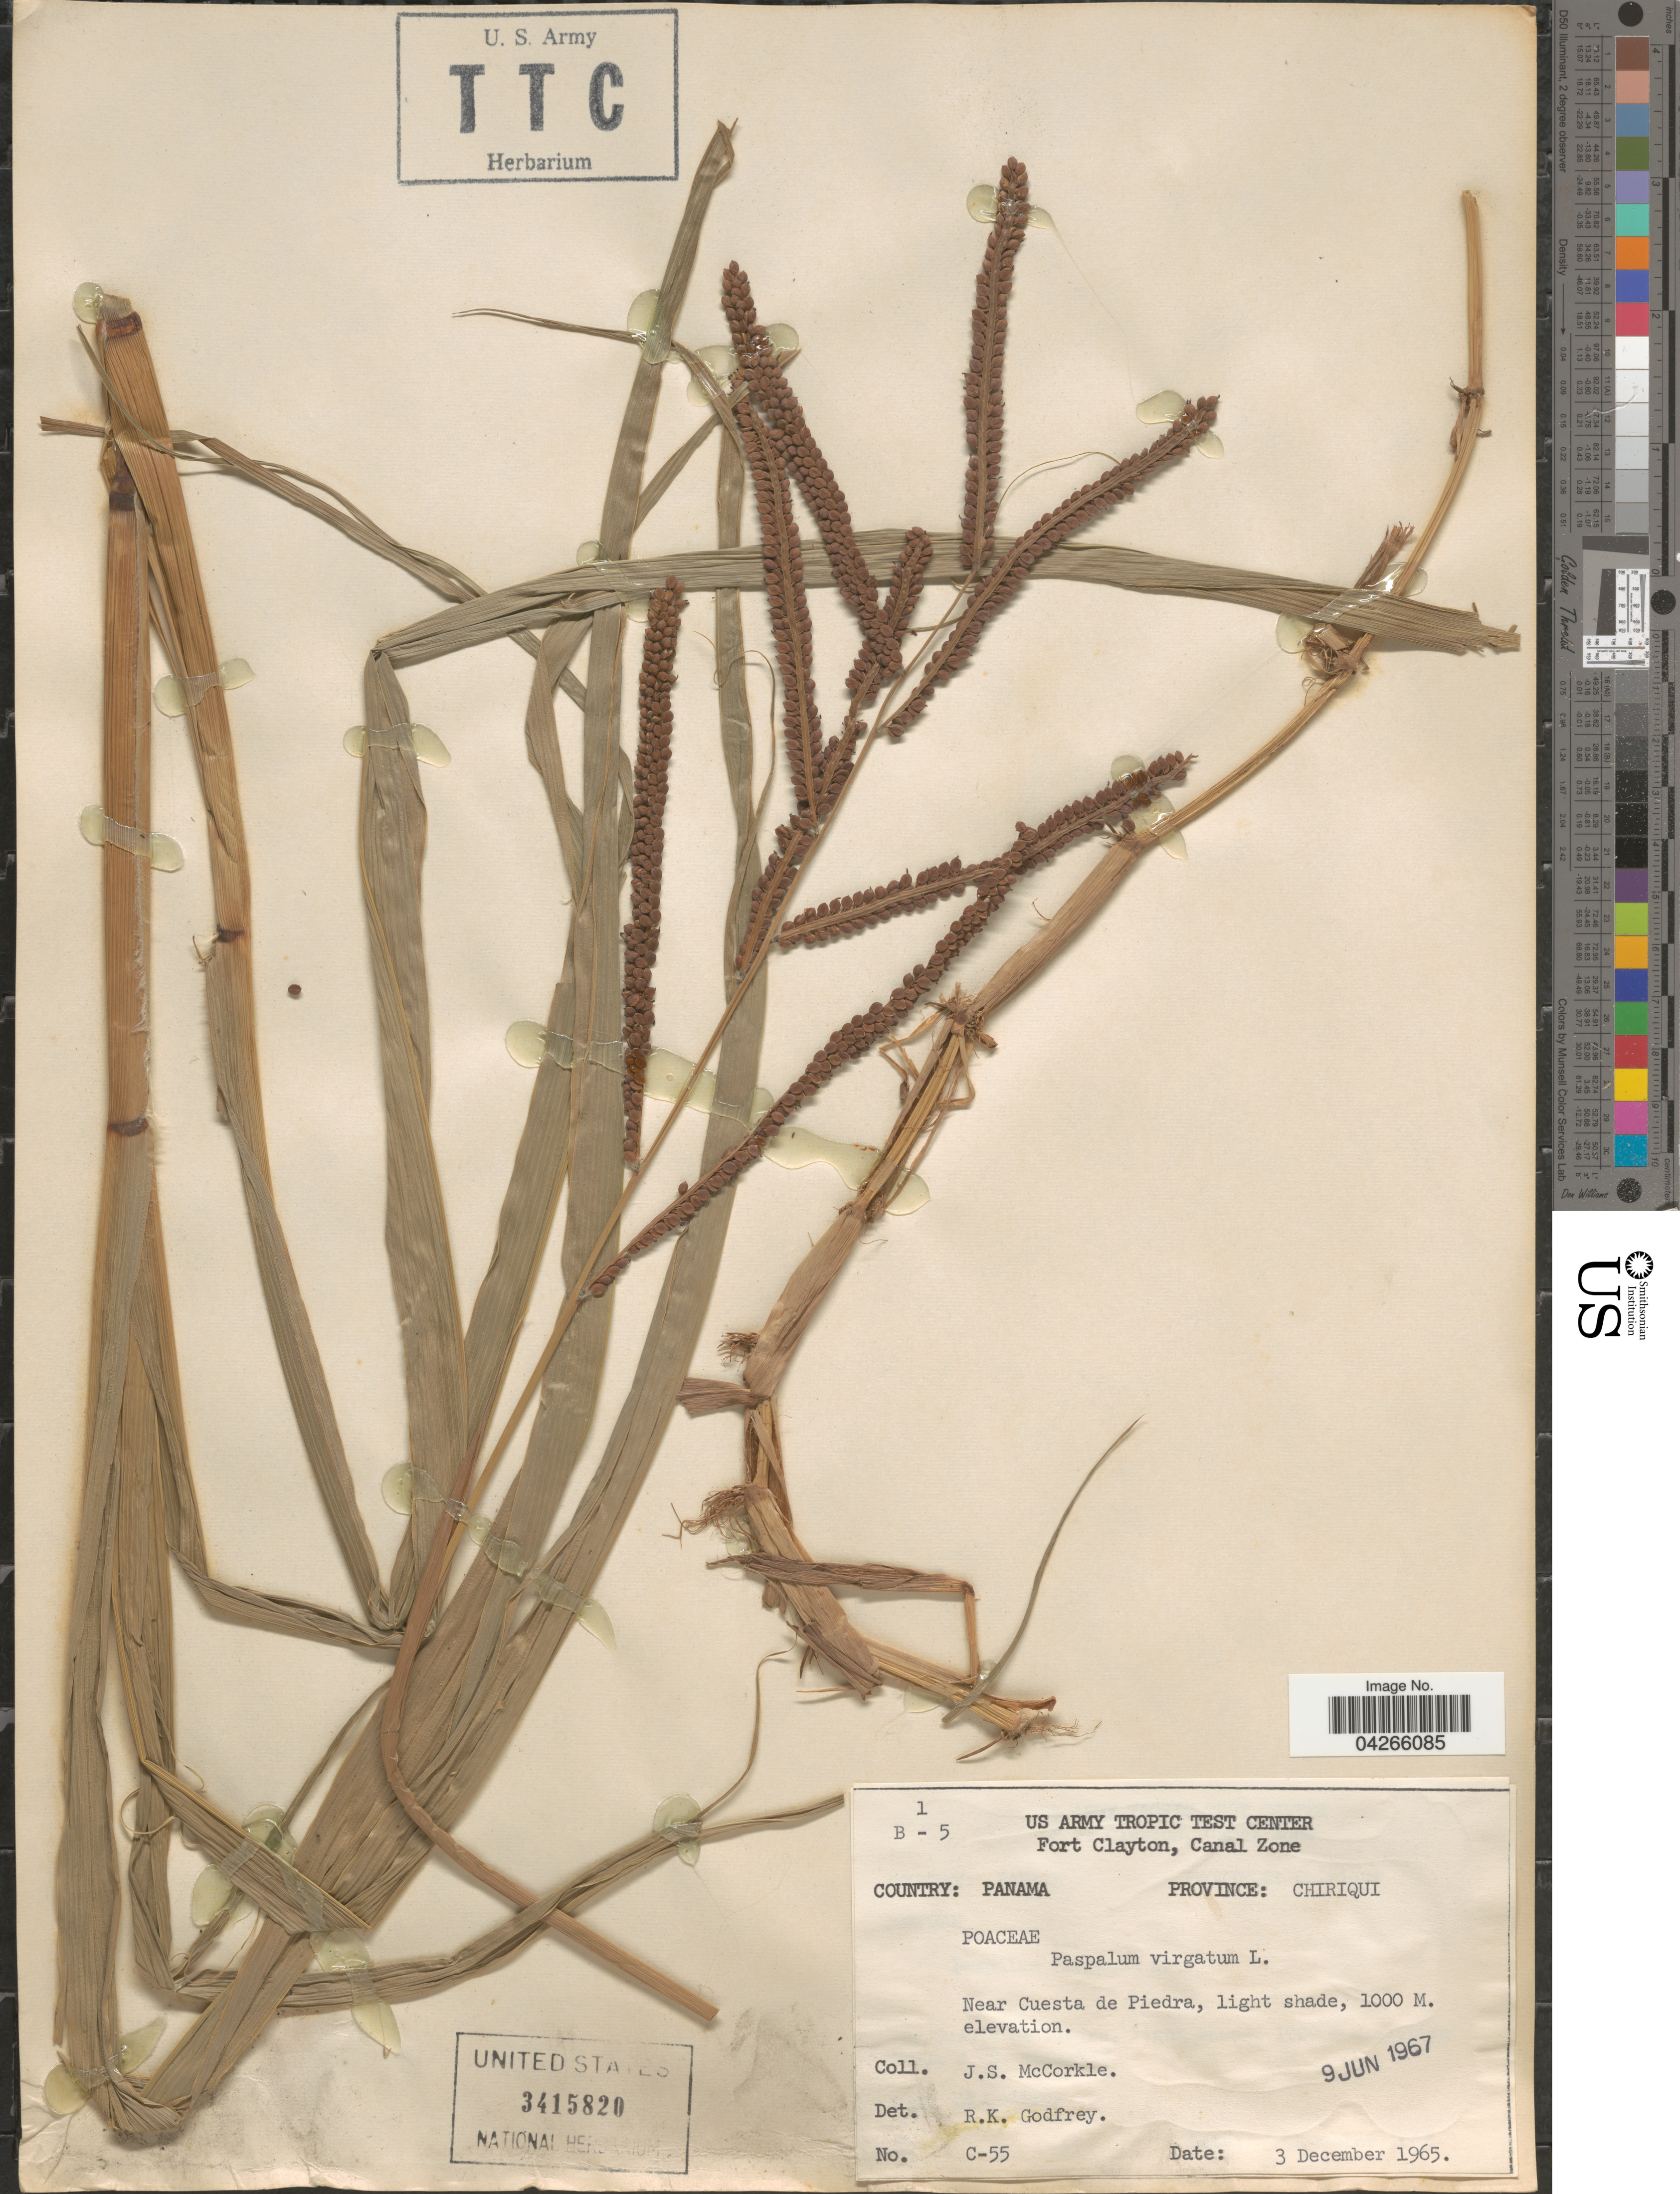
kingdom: Plantae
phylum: Tracheophyta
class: Liliopsida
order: Poales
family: Poaceae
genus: Paspalum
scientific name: Paspalum virgatum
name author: L.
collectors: J. McCorkle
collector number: C-55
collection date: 1965-12-03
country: Panama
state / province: Chiriqui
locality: Near Cuesta de Piedra, light shade.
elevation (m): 1000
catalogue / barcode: US 3415820